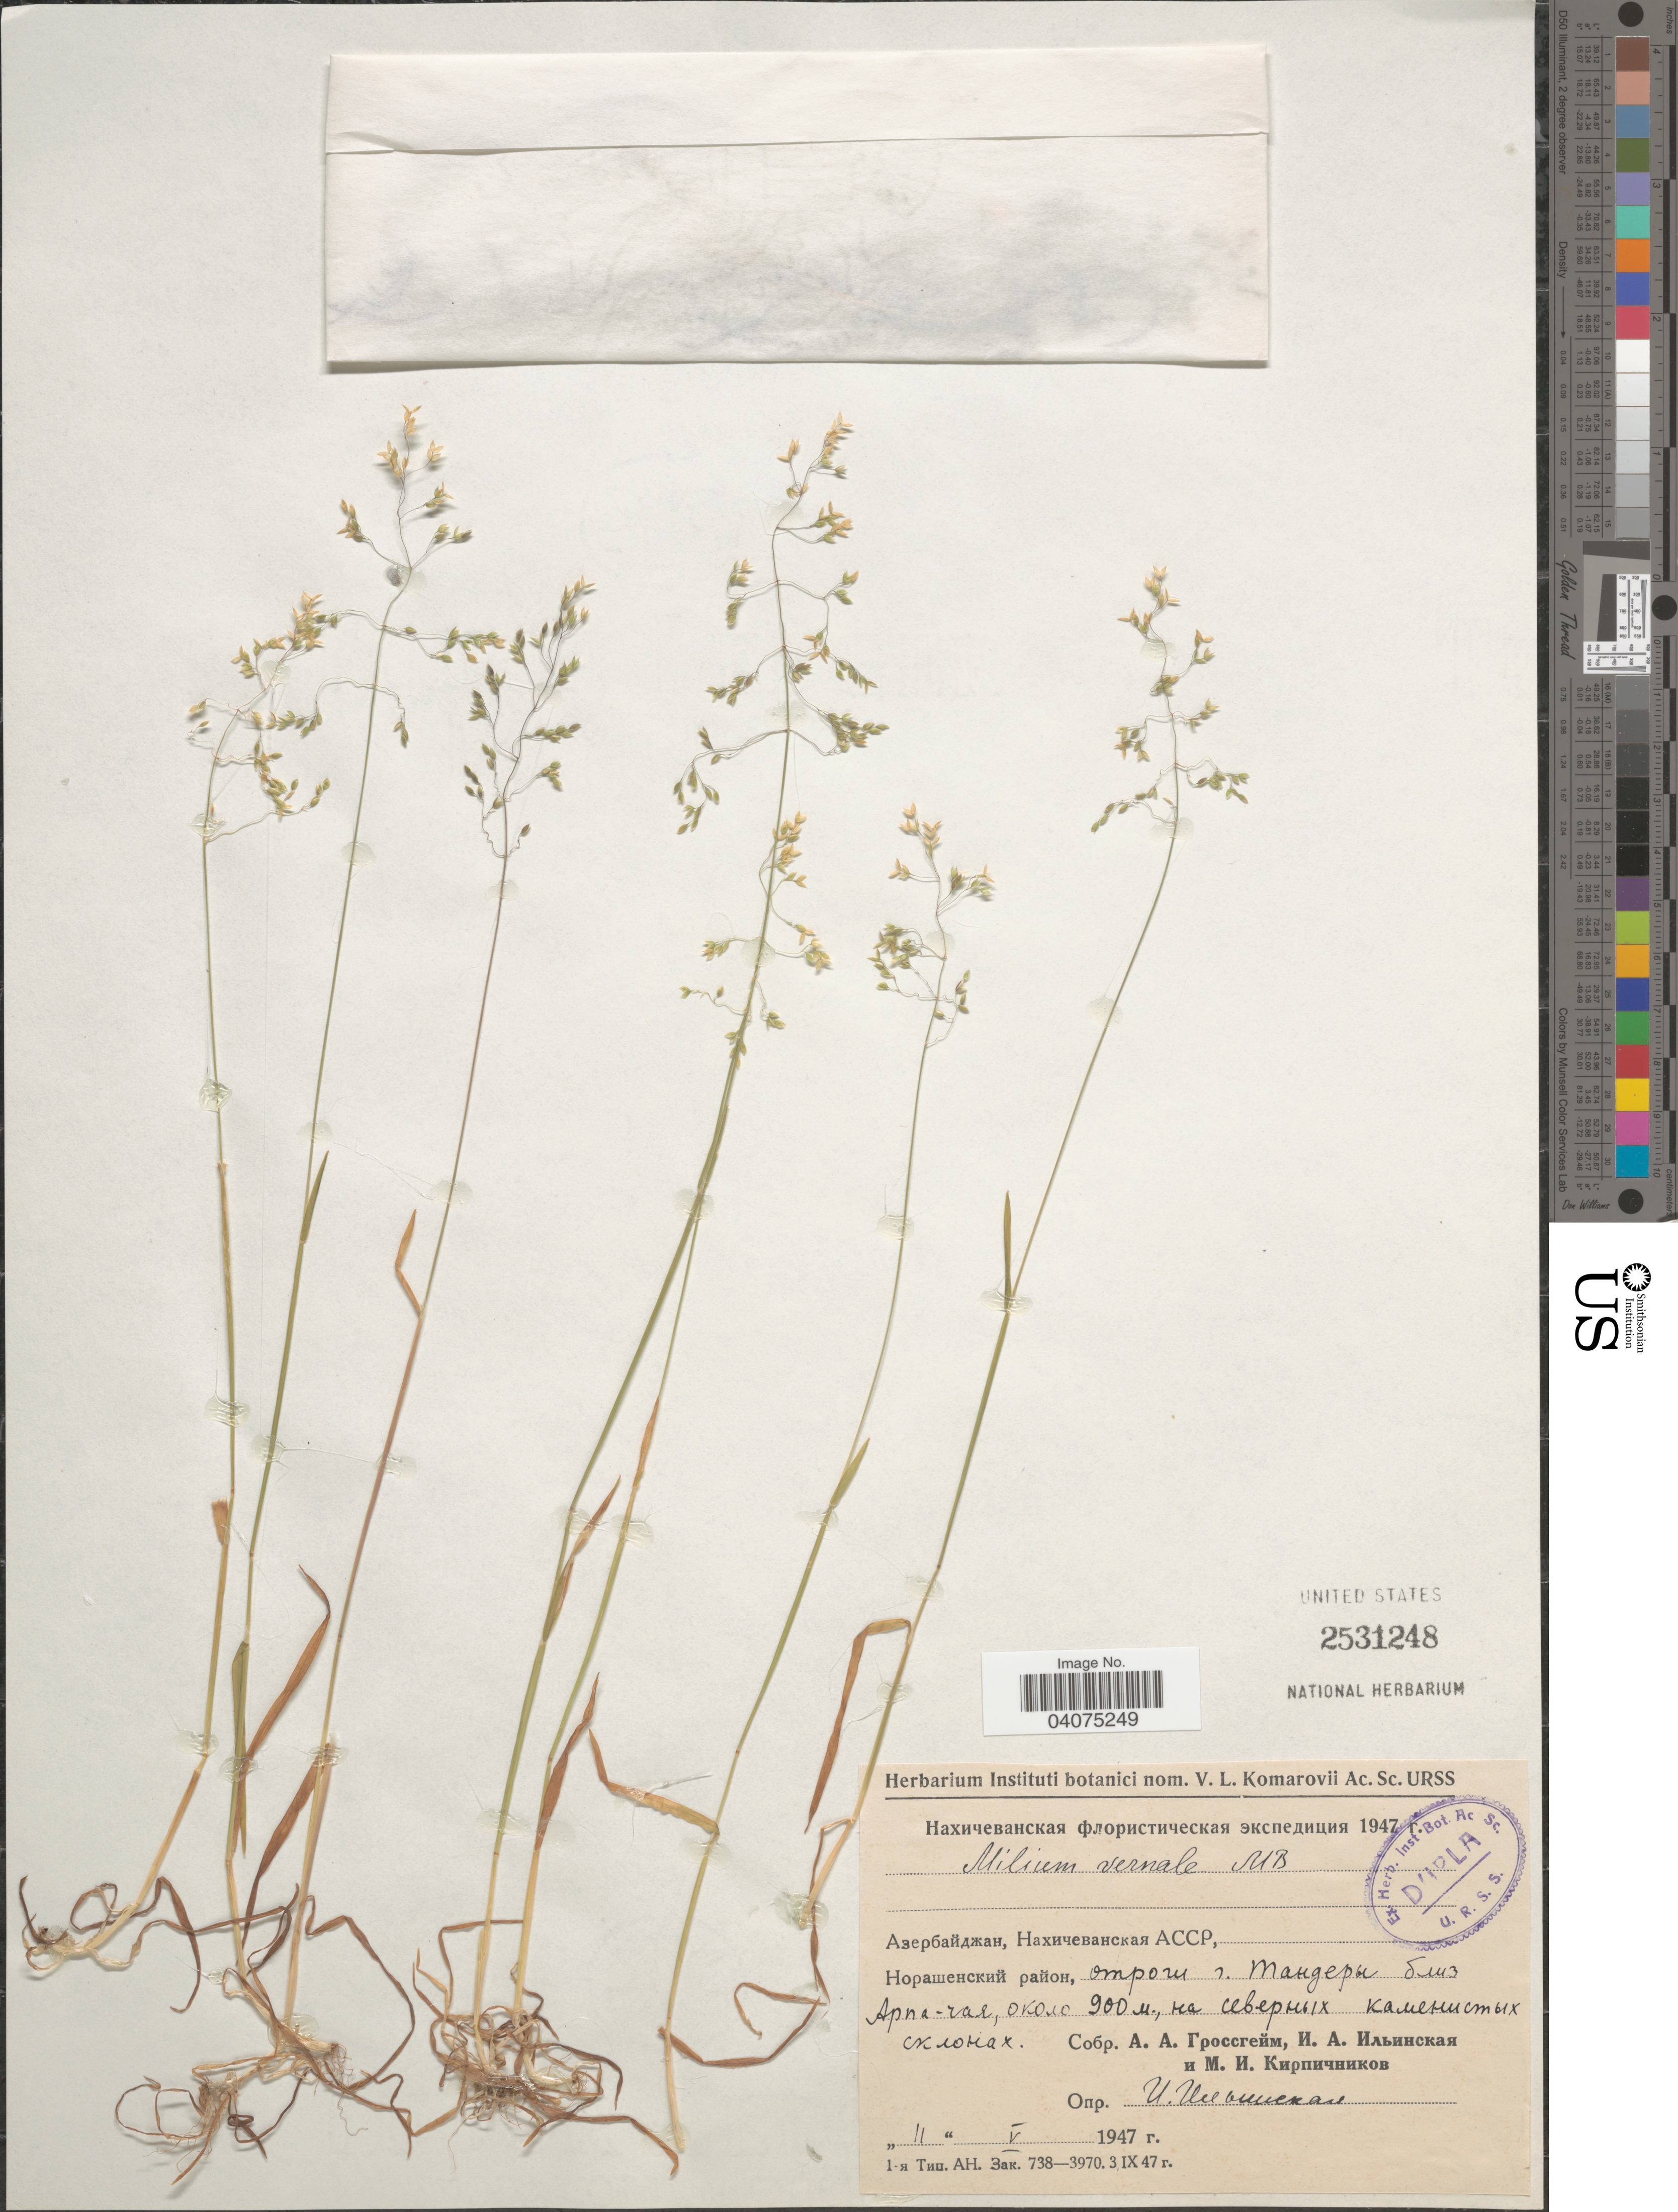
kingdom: Plantae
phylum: Tracheophyta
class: Liliopsida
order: Poales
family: Poaceae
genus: Milium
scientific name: Milium vernale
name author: M. Bieb.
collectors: A. Grossgeim, I. Ilinskaya & M. Kirpichnikov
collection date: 1947-05-11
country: Azerbaijan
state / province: Nakhchivan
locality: District Norashenskiy (now Sharur), Tandera Mt, near Arpa-Chai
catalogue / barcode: US 2531248